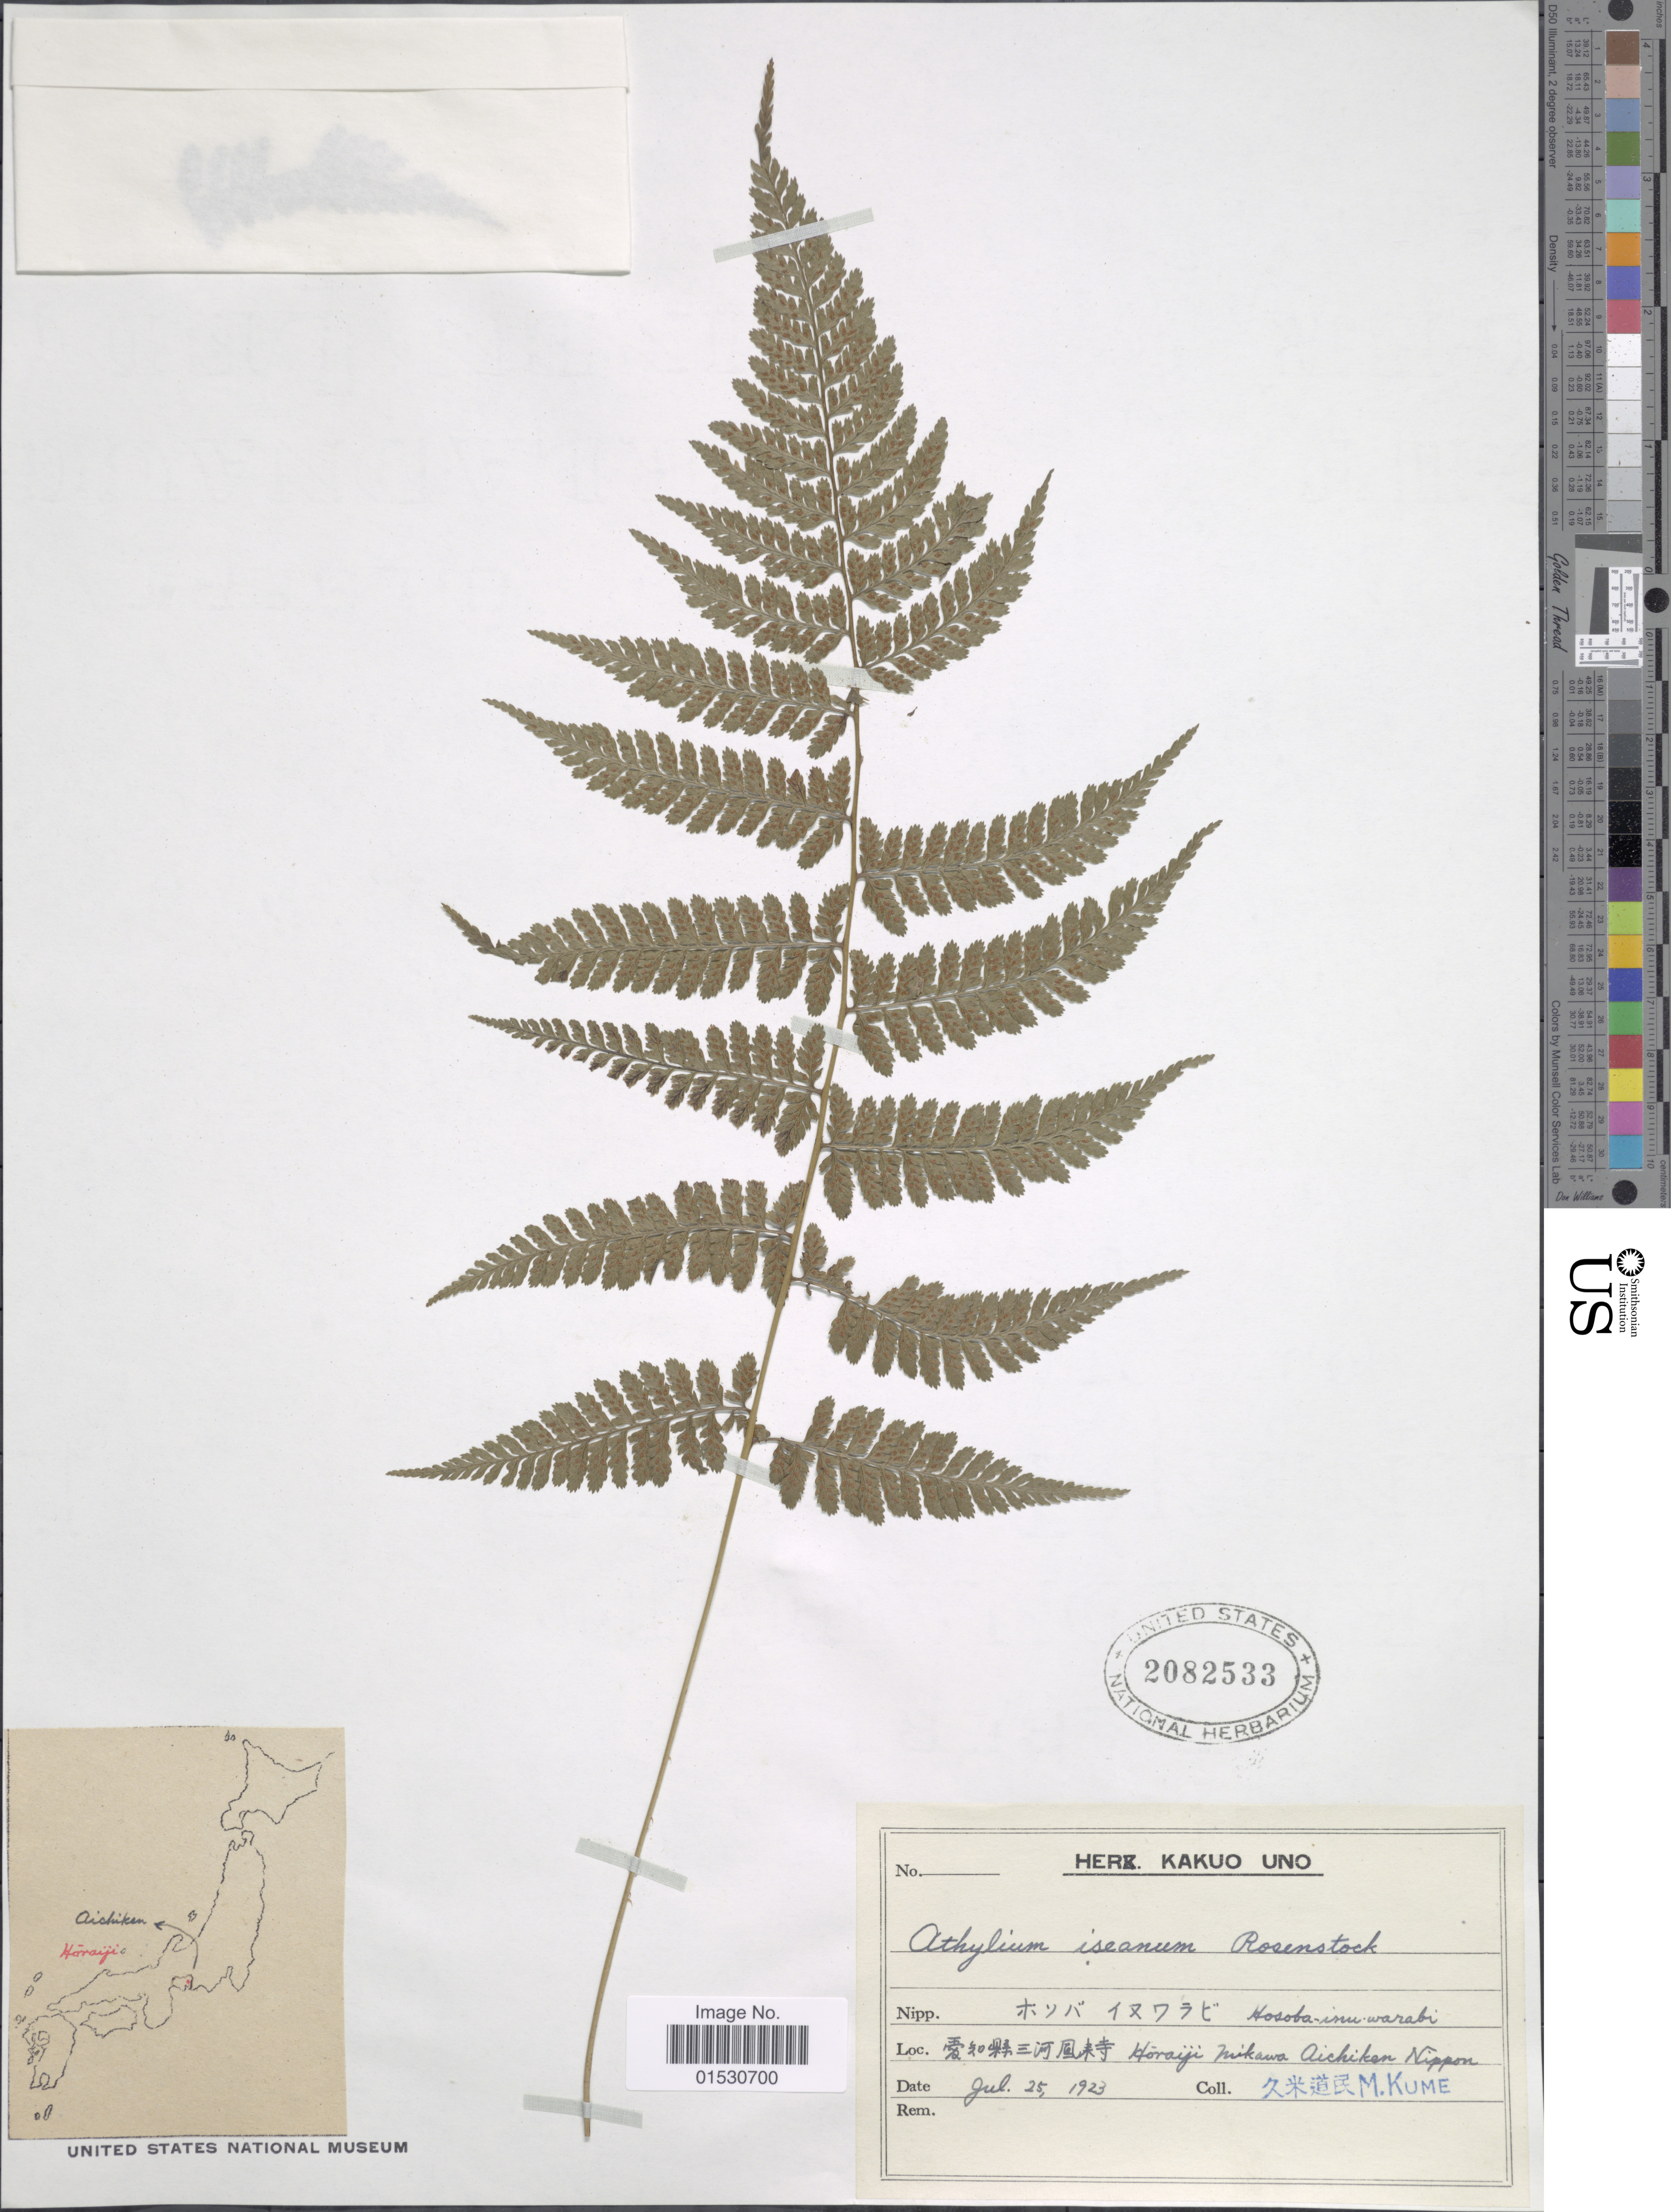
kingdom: Plantae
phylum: Tracheophyta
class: Polypodiopsida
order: Polypodiales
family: Athyriaceae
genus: Athyrium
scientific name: Athyrium iseanum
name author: Rosenst.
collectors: M. Kume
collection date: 1923-07-25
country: Japan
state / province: Aiti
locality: Horaiji Nikawa Aichi-ken Nippon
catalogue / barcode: US 2082533